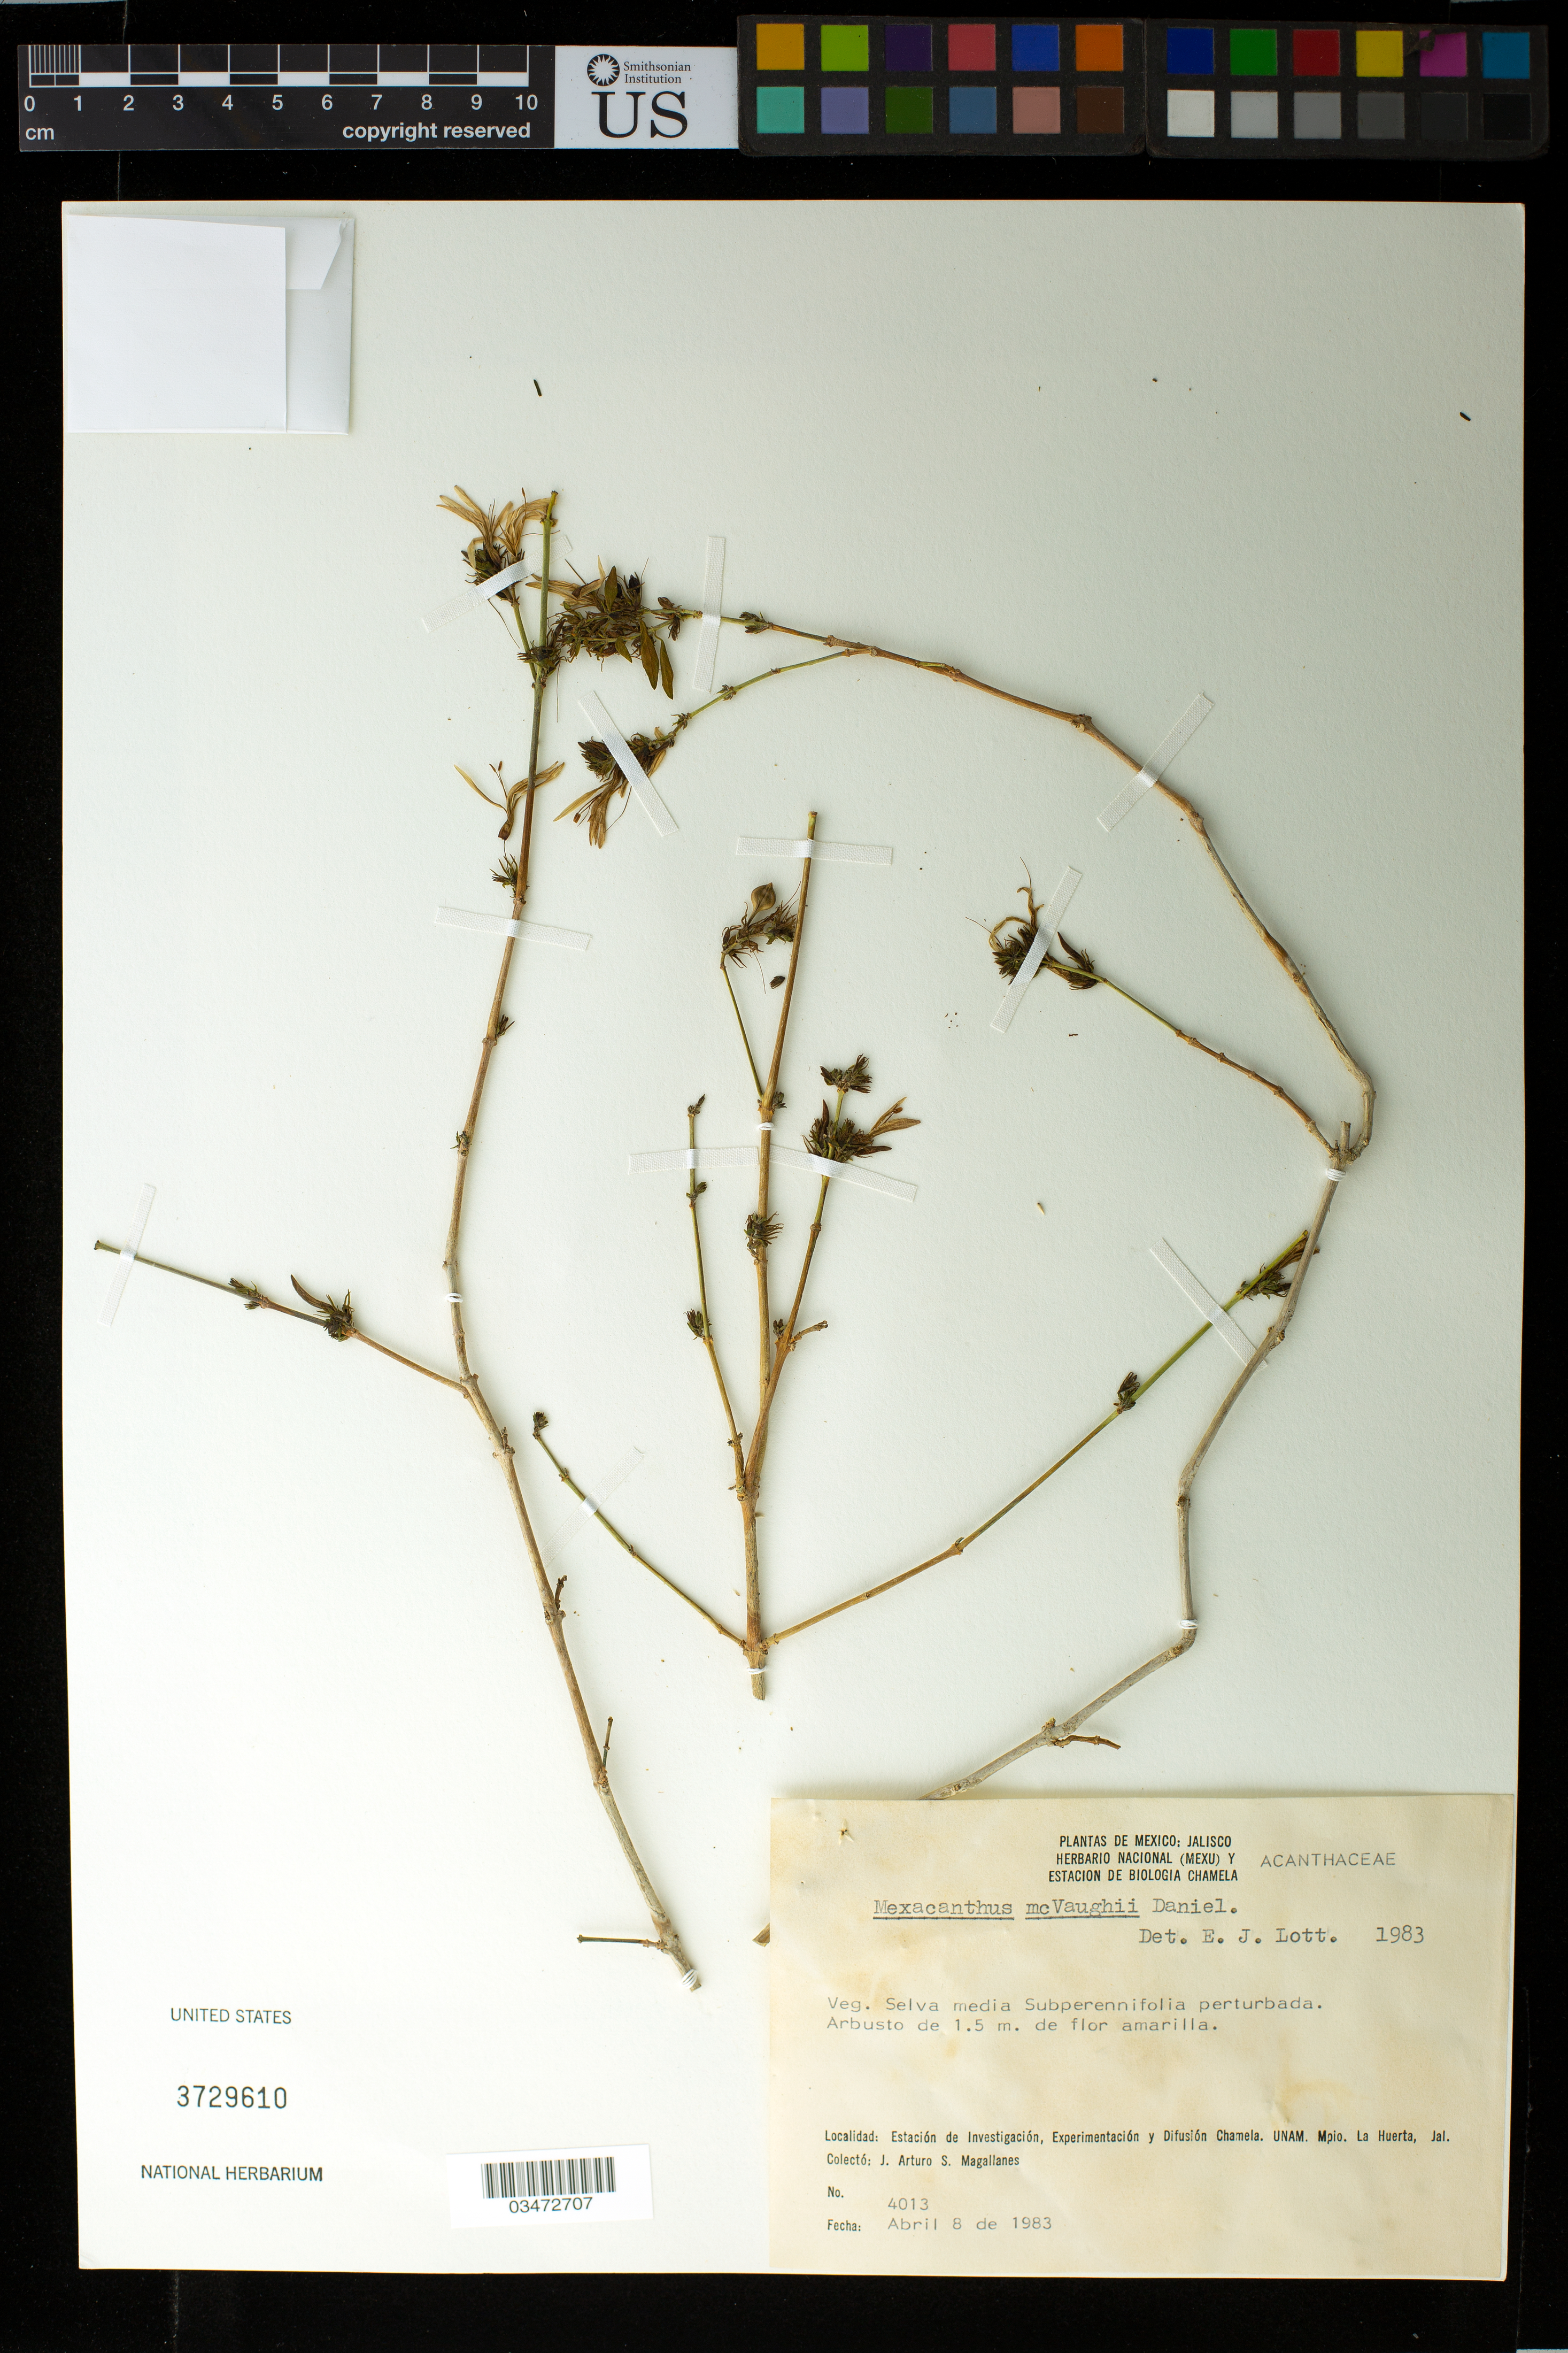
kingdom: Plantae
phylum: Tracheophyta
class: Magnoliopsida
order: Lamiales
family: Acanthaceae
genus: Mexacanthus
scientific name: Mexacanthus mcvaughii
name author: T.F. Daniel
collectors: J. Magallanes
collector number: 4013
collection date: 1983-04-08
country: Mexico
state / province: Jalisco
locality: Estacion de Investigacion, Experimentacion, y Difusion Chamela. UNAM. Mpio. La Huerta.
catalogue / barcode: US 3729610